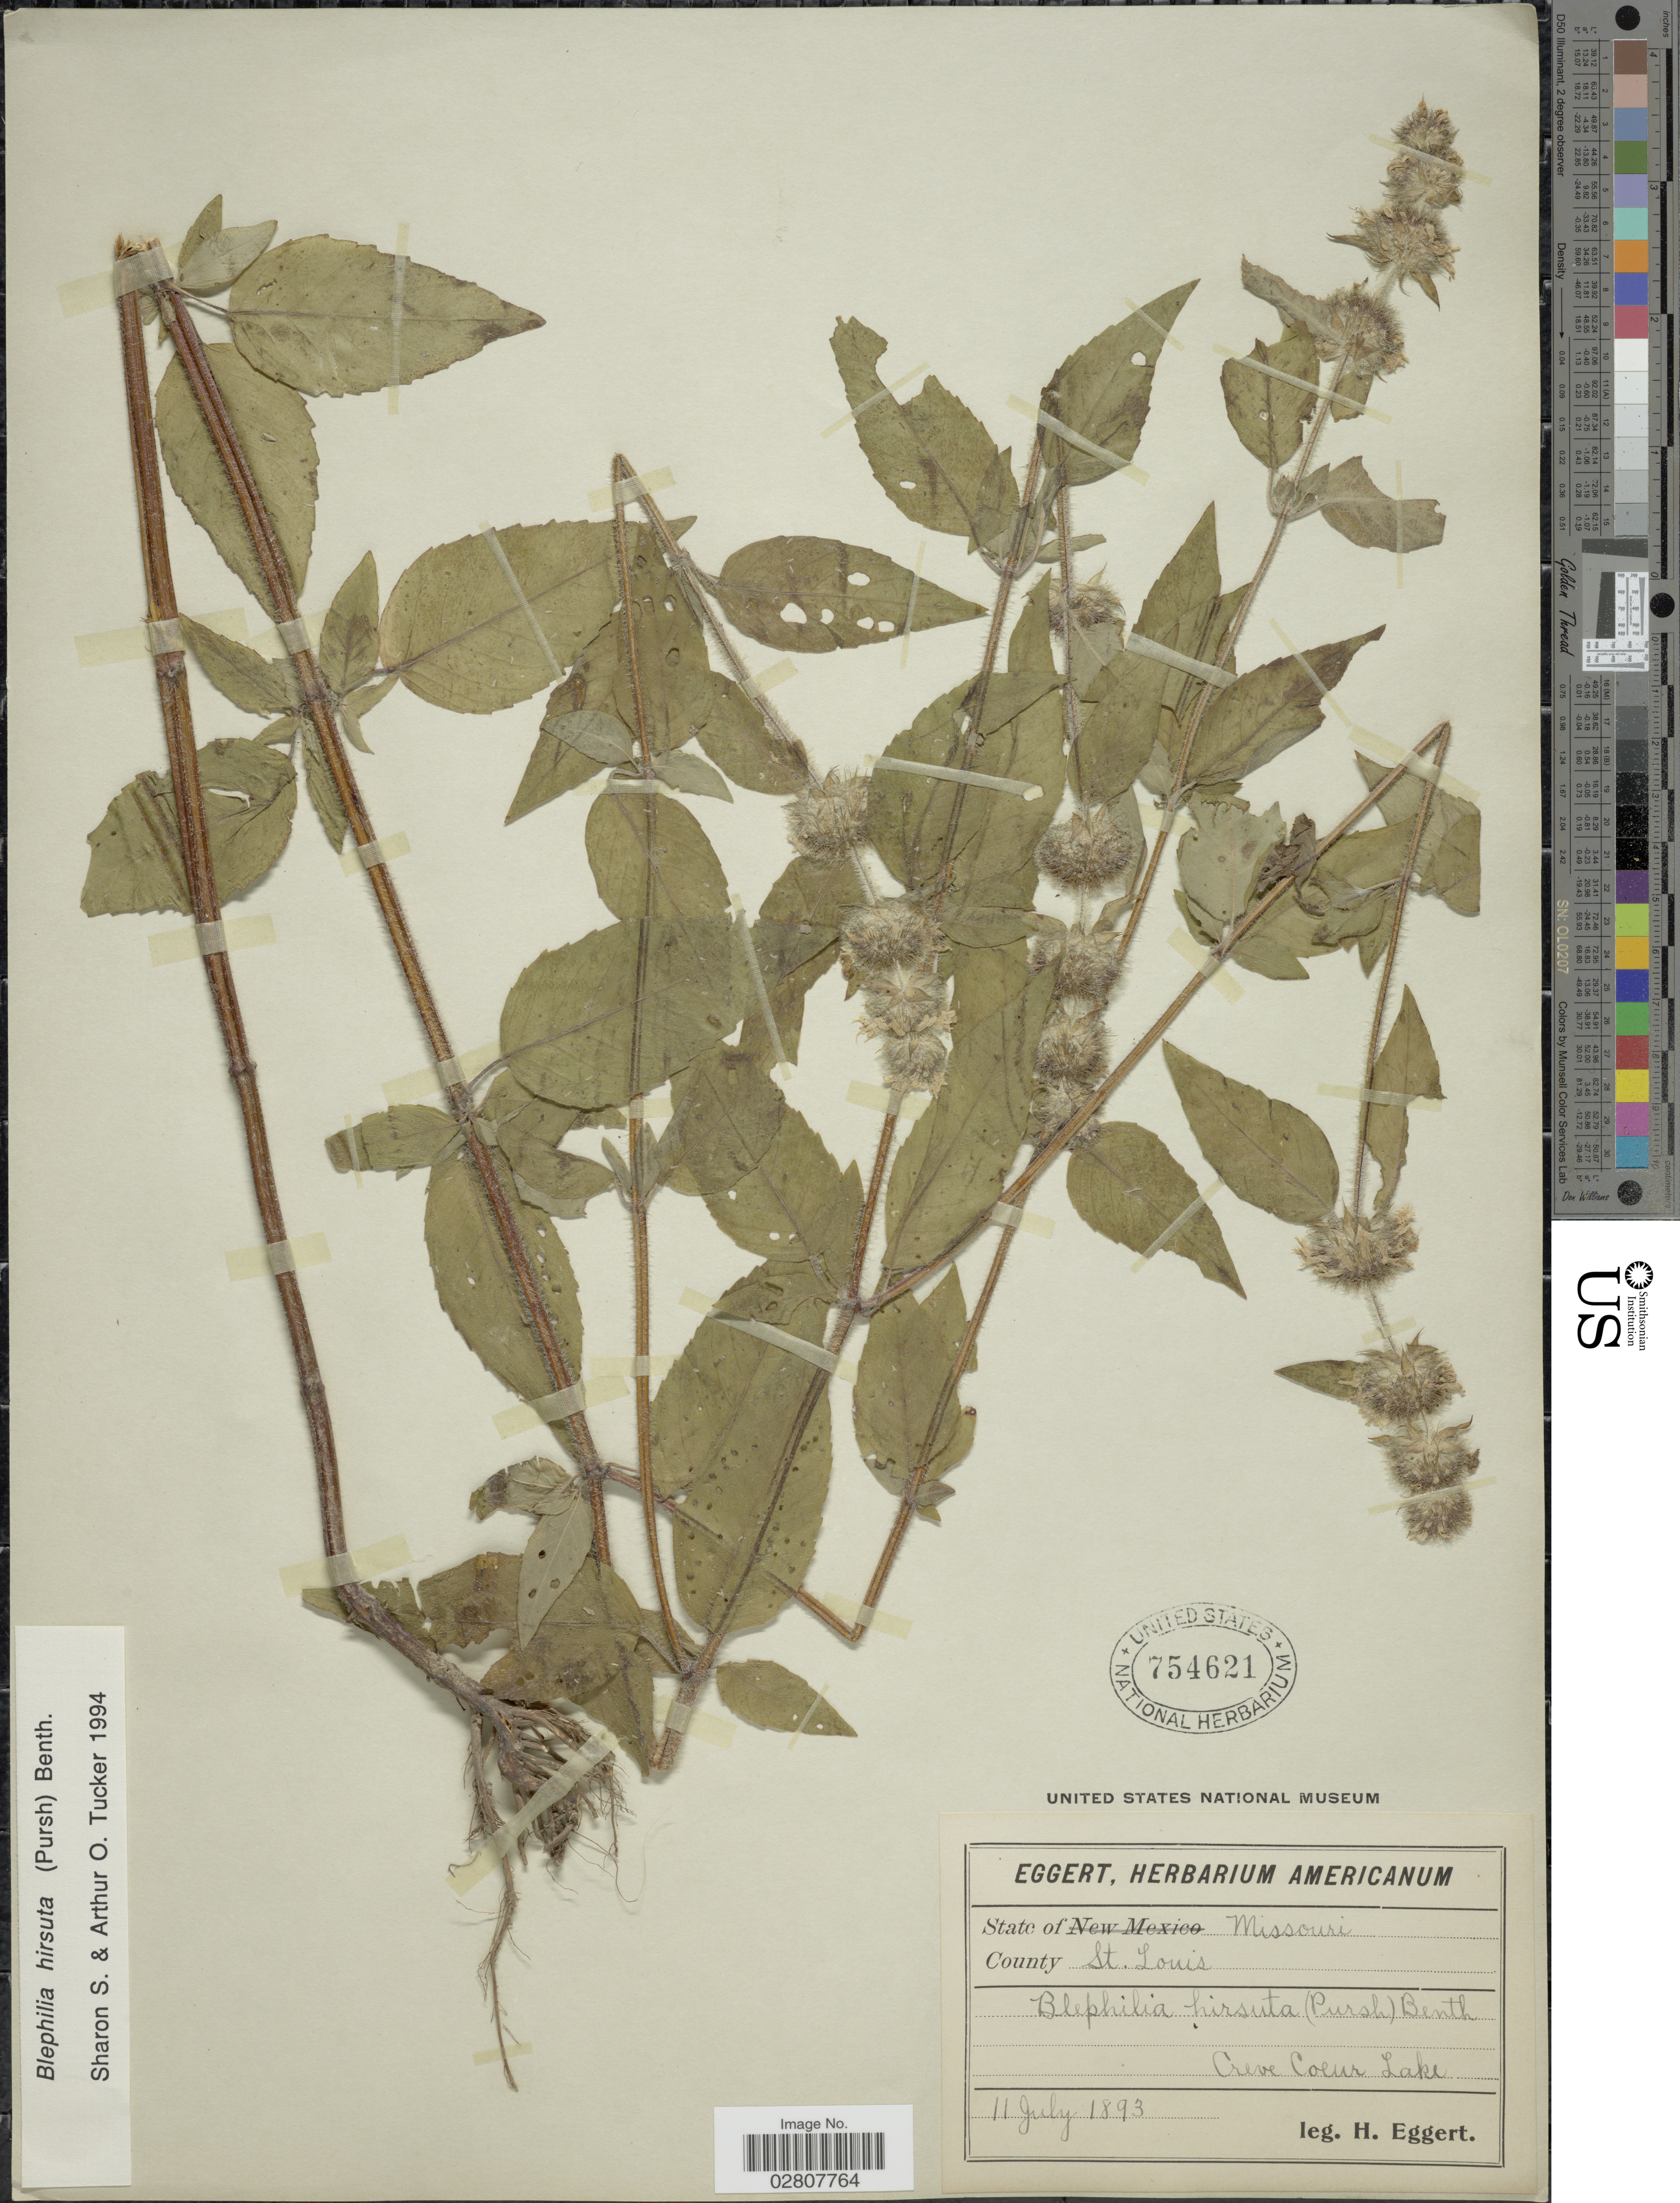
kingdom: Plantae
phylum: Tracheophyta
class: Magnoliopsida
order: Lamiales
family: Lamiaceae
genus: Blephilia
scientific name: Blephilia hirsuta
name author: (Pursh) Benth.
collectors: H. Eggert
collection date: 1893-07-11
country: United States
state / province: Missouri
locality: County St. Louis. Creve Coeur Lake.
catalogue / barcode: US 754621